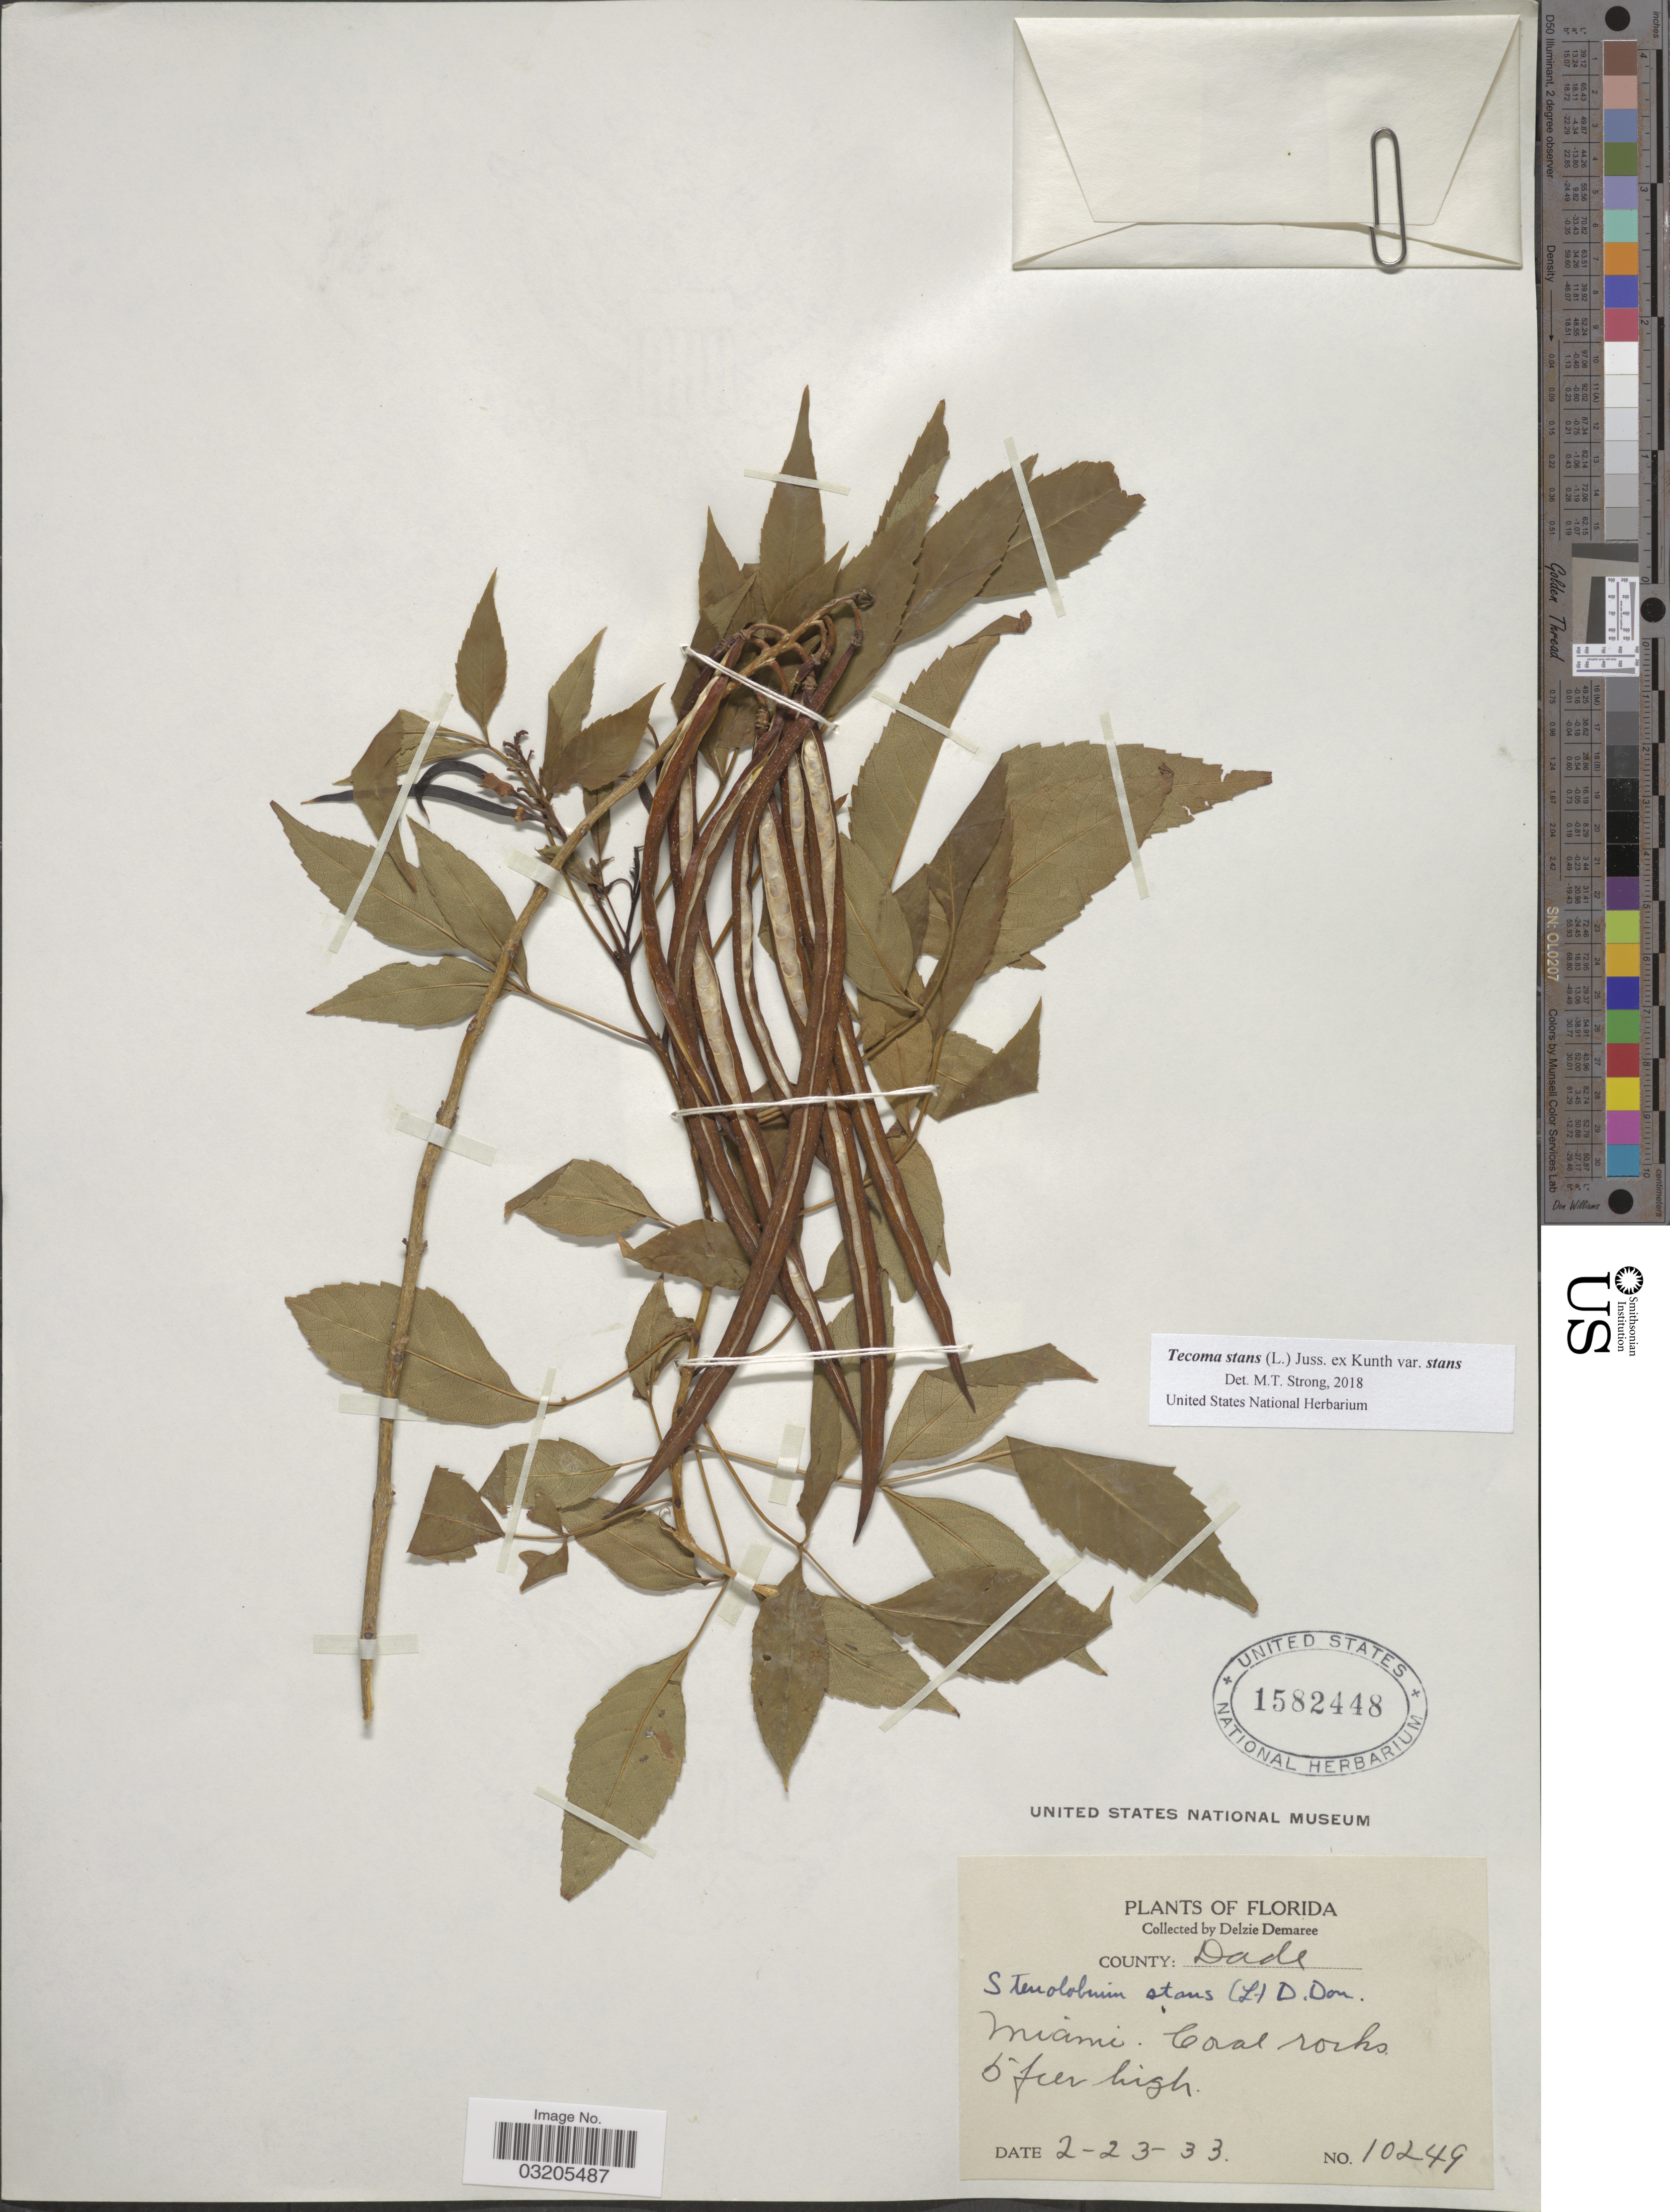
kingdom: Plantae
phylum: Tracheophyta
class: Magnoliopsida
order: Lamiales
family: Bignoniaceae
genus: Tecoma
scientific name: Tecoma stans var. stans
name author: (L.) Juss. ex Kunth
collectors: D. Demaree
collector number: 10249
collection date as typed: Transcribed d/m/y: 23/2/33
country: United States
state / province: Florida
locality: County: Dade. Miami. Coral rocks.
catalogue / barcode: US 1582448